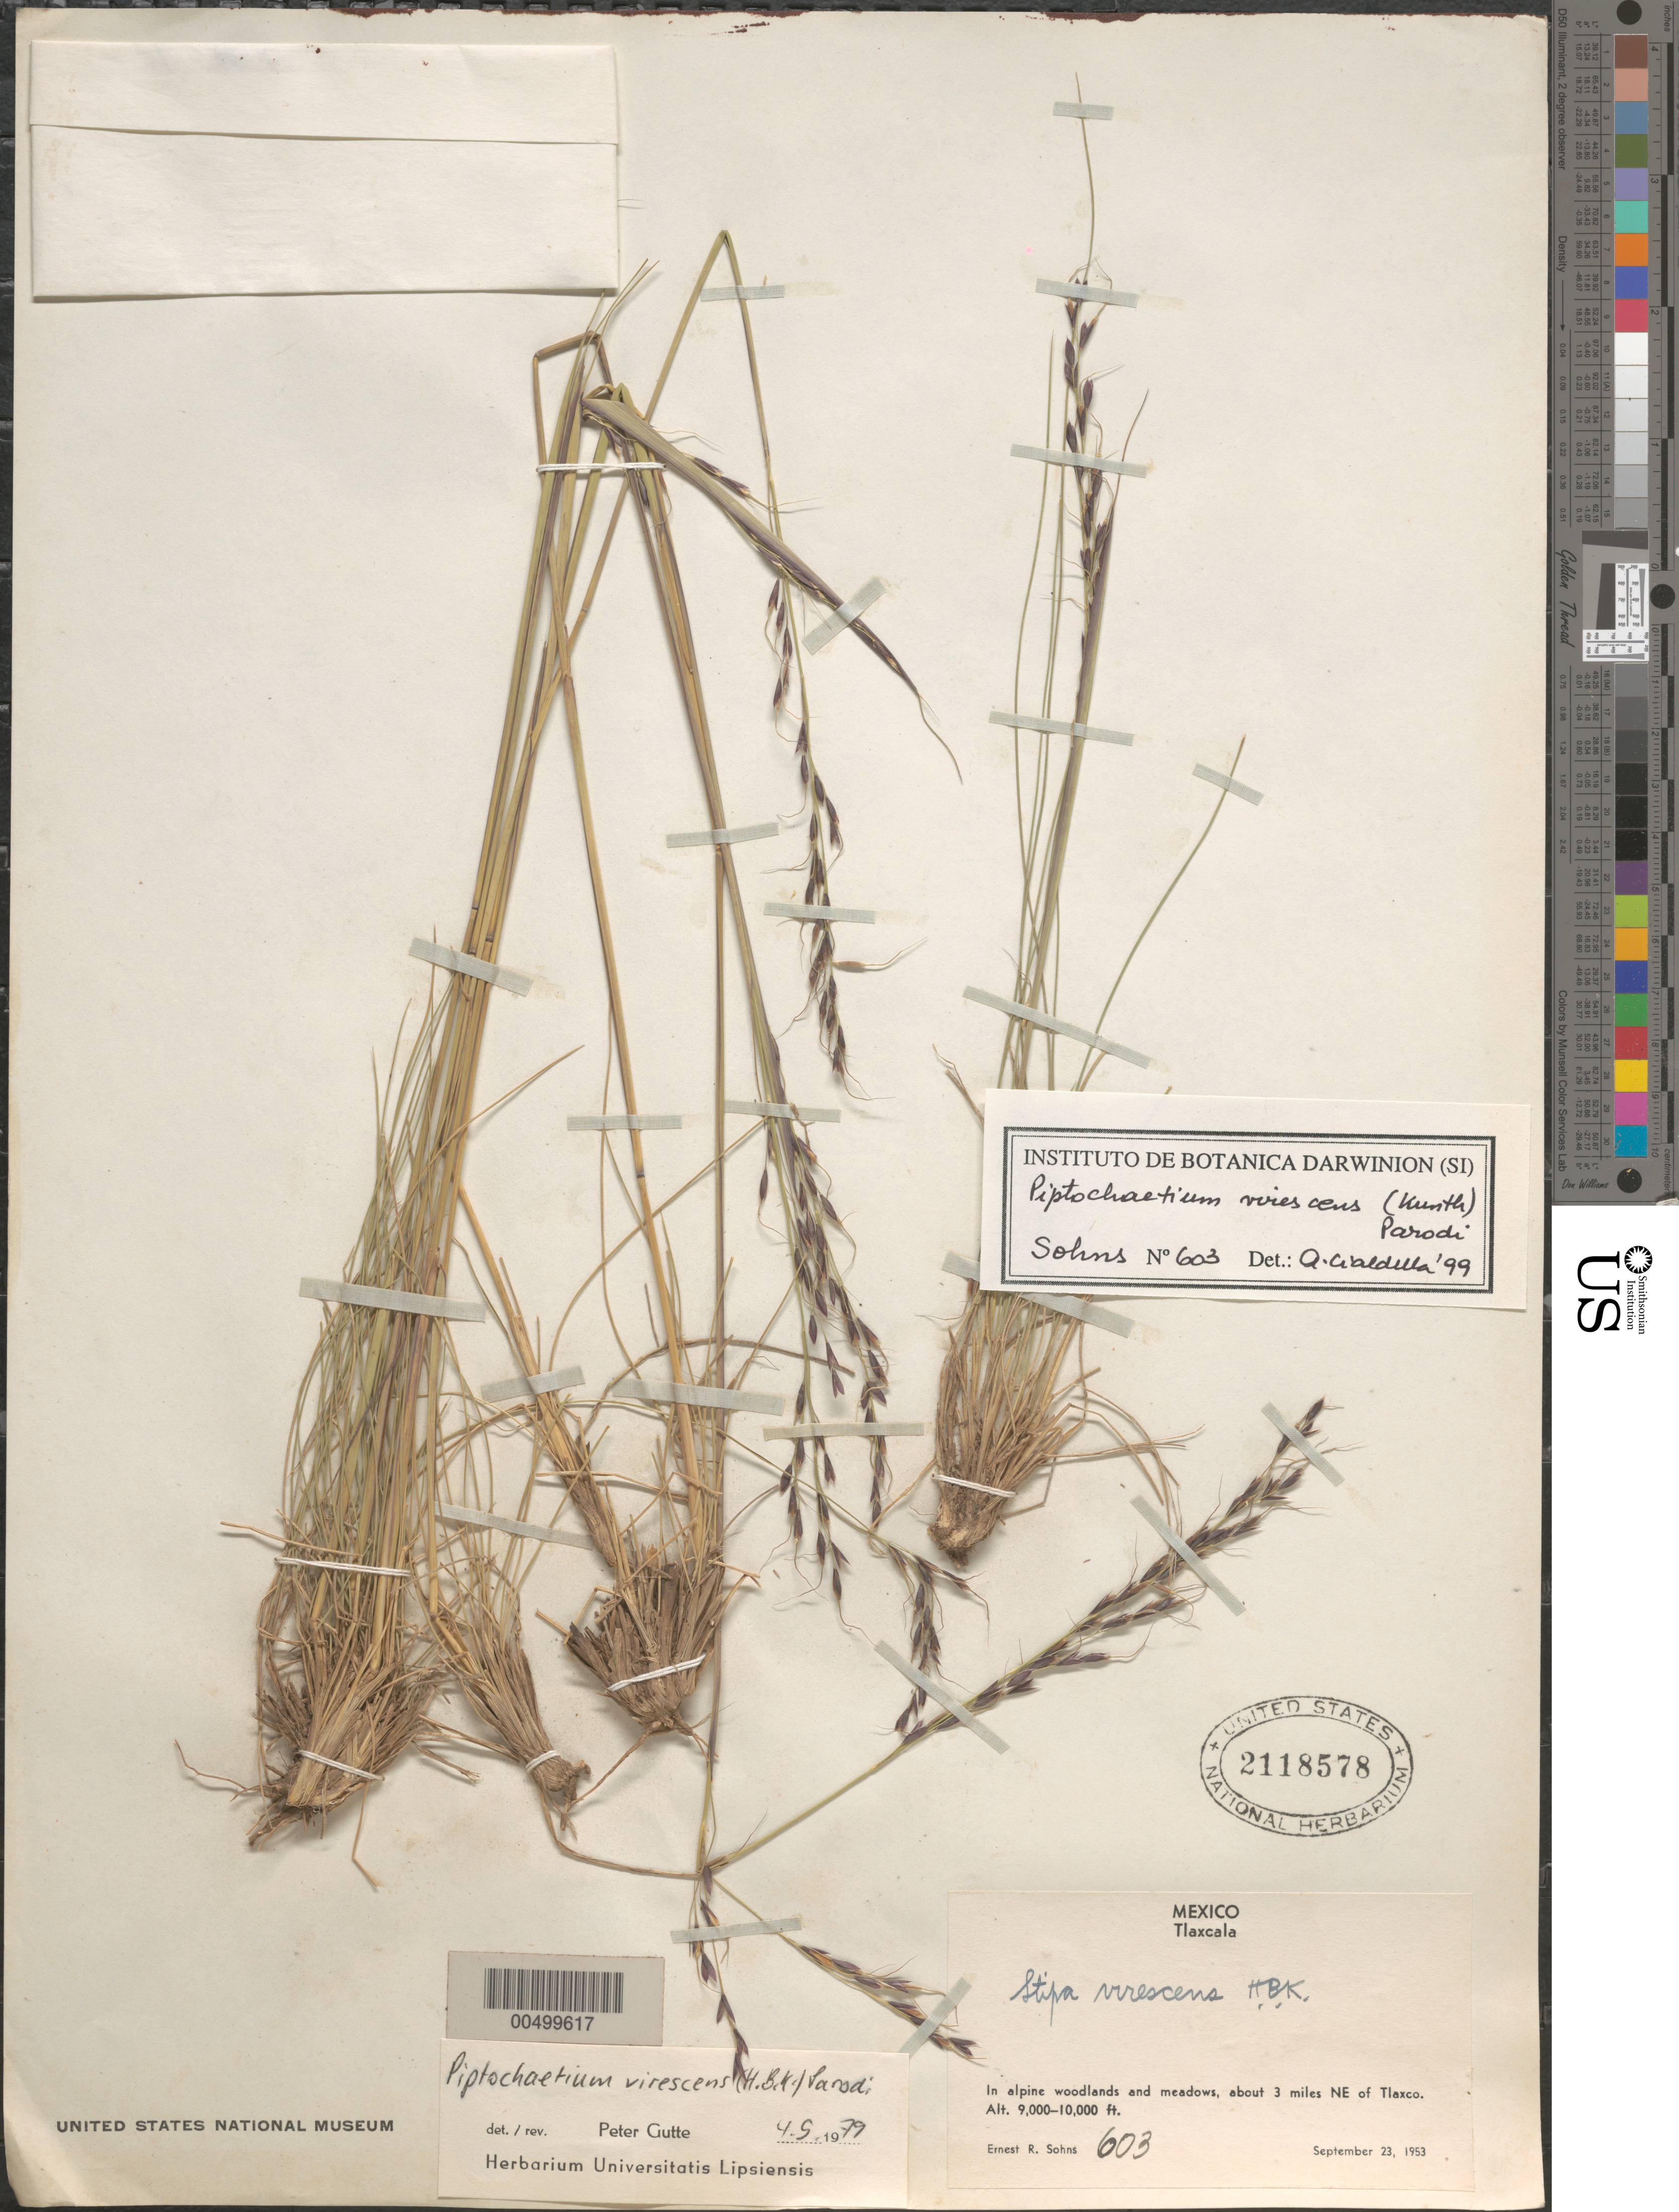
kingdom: Plantae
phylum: Tracheophyta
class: Liliopsida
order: Poales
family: Poaceae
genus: Piptochaetium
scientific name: Piptochaetium virescens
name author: (Kunth) Parodi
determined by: Gutte, P.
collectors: E. R. Sohns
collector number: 603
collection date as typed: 23 Sep 1953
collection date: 1953-09-23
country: Mexico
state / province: Tlaxcala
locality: About 3 mi NE of Tlaxco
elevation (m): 2743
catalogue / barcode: US 2118578